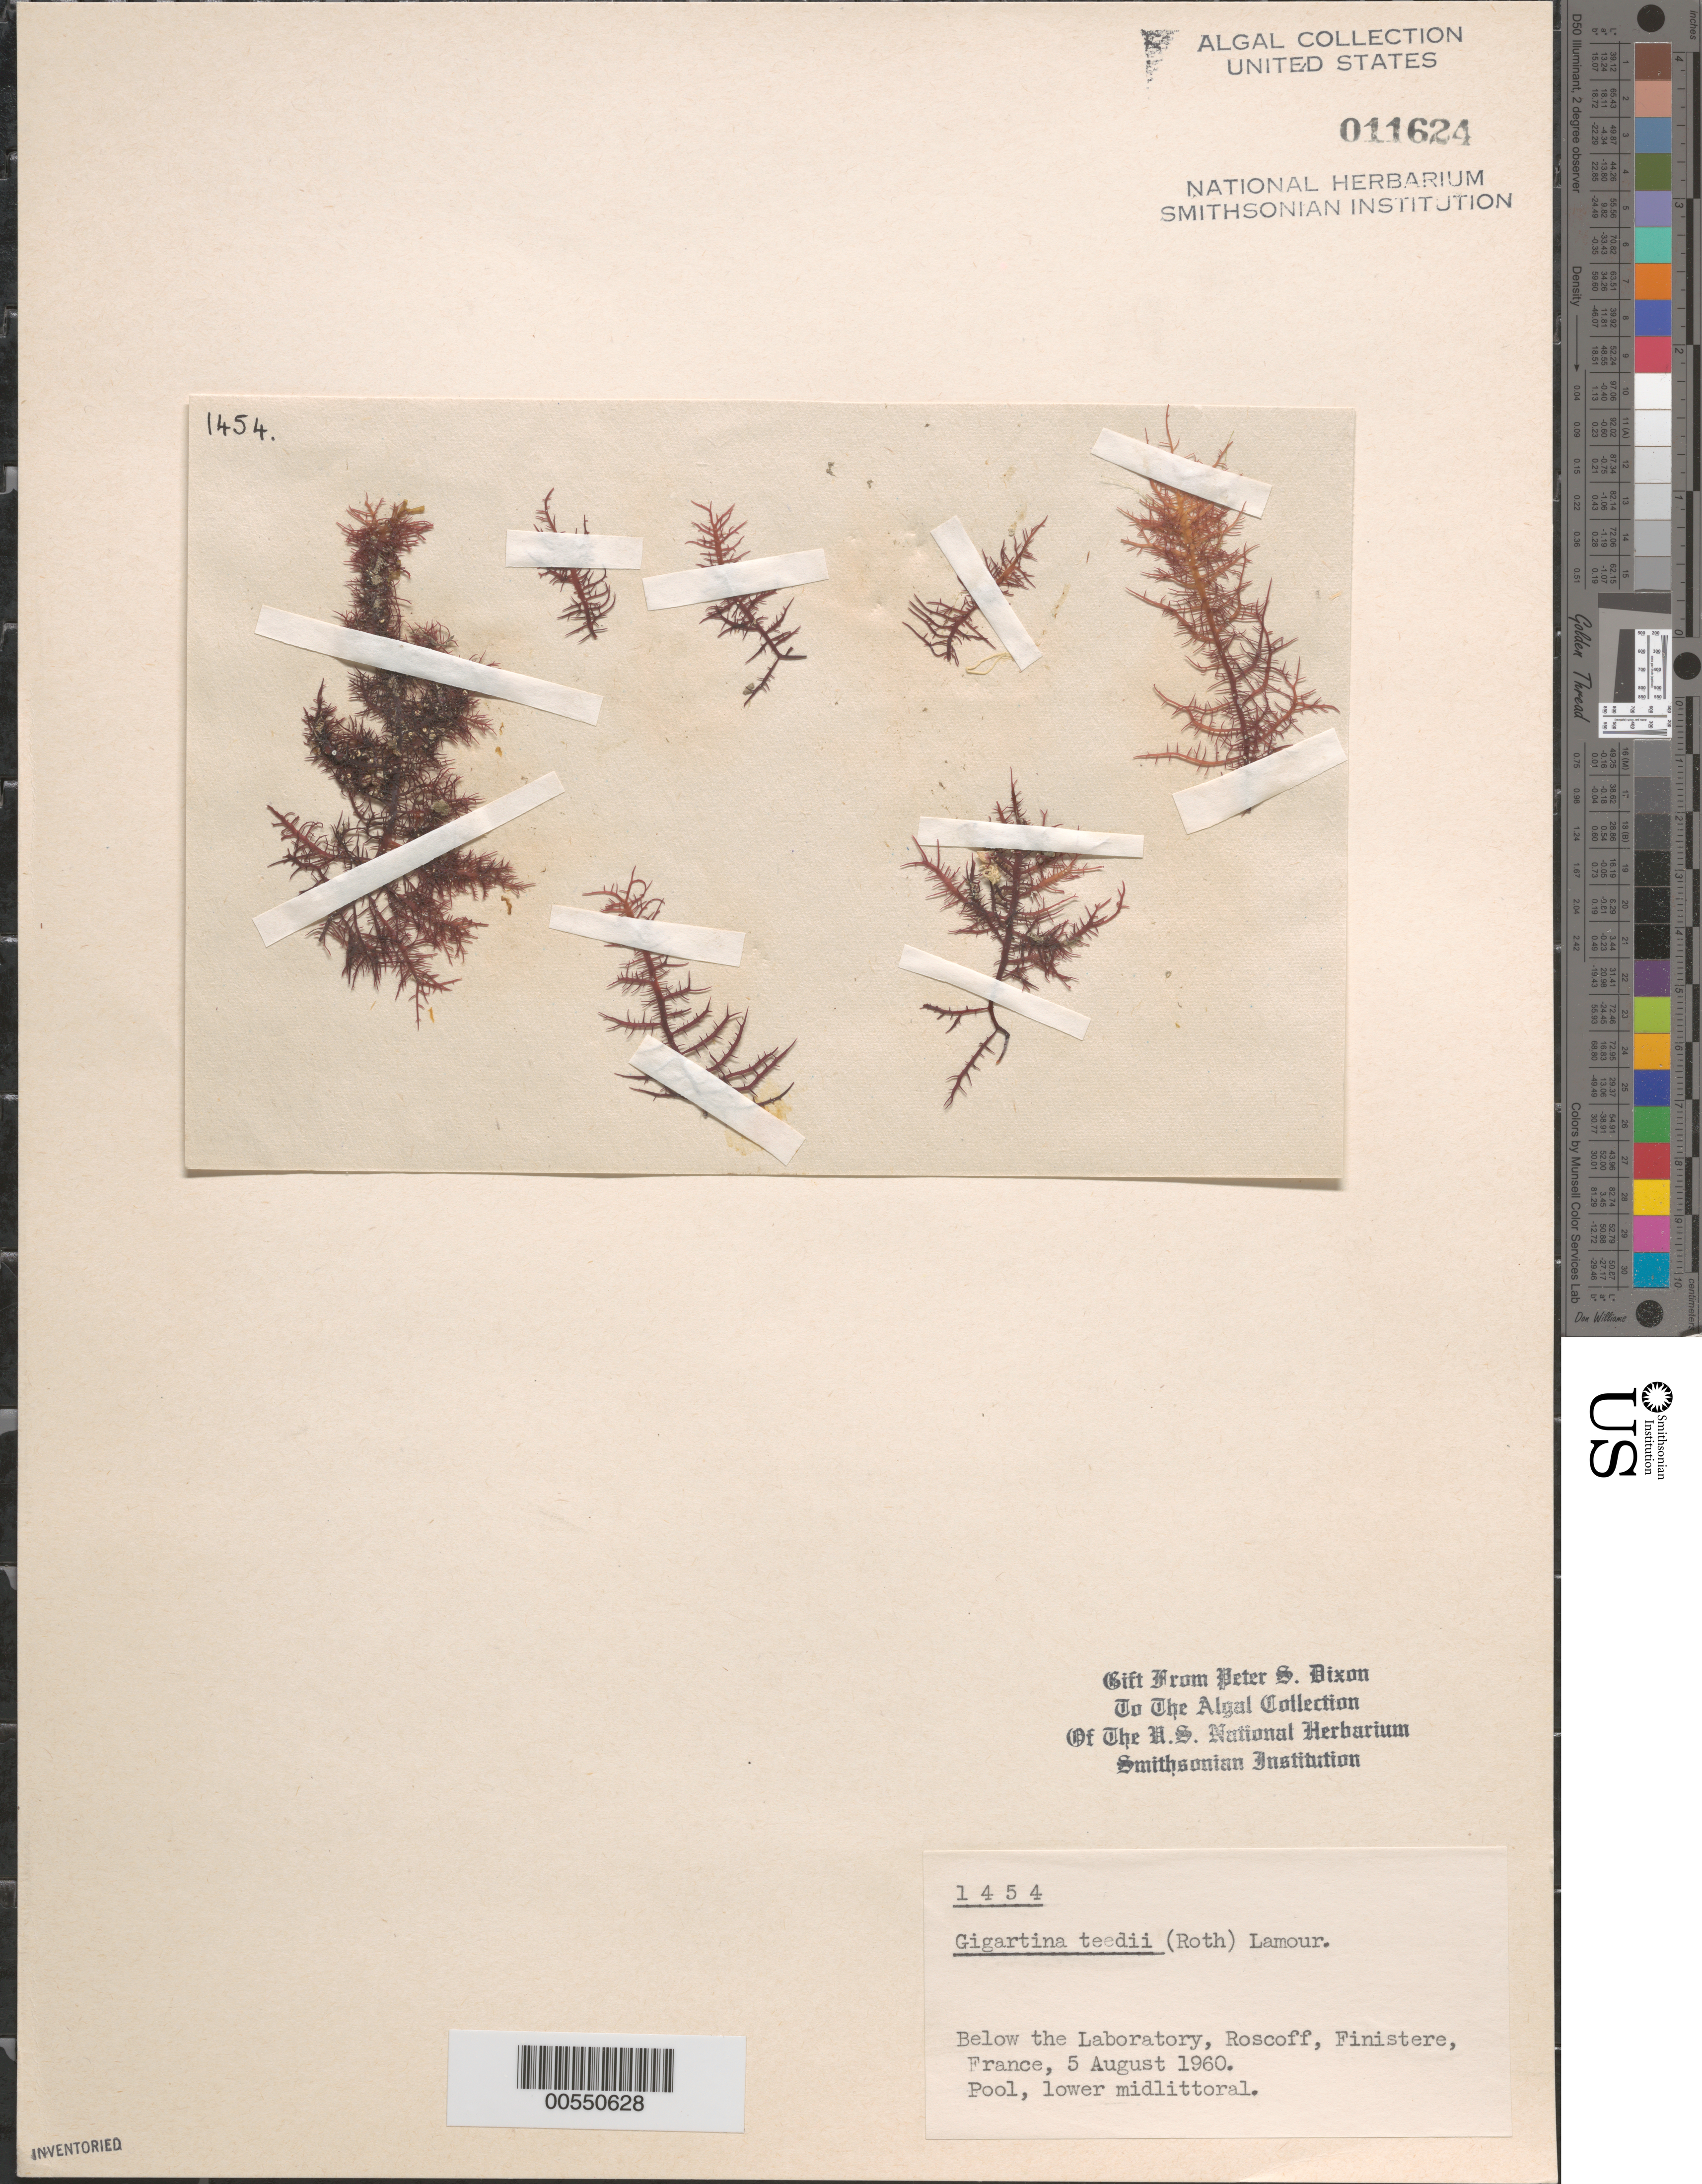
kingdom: Plantae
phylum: Rhodophyta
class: Florideophyceae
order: Gigartinales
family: Gigartinaceae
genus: Chondracanthus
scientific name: Chondracanthus teedei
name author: (Mert. in Roth) Kütz.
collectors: P. S. Dixon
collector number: PSD 1454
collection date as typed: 05 Aug 1960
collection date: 1960-08-05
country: France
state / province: Bretagne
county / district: Finistère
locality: Roscoff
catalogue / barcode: US 11624